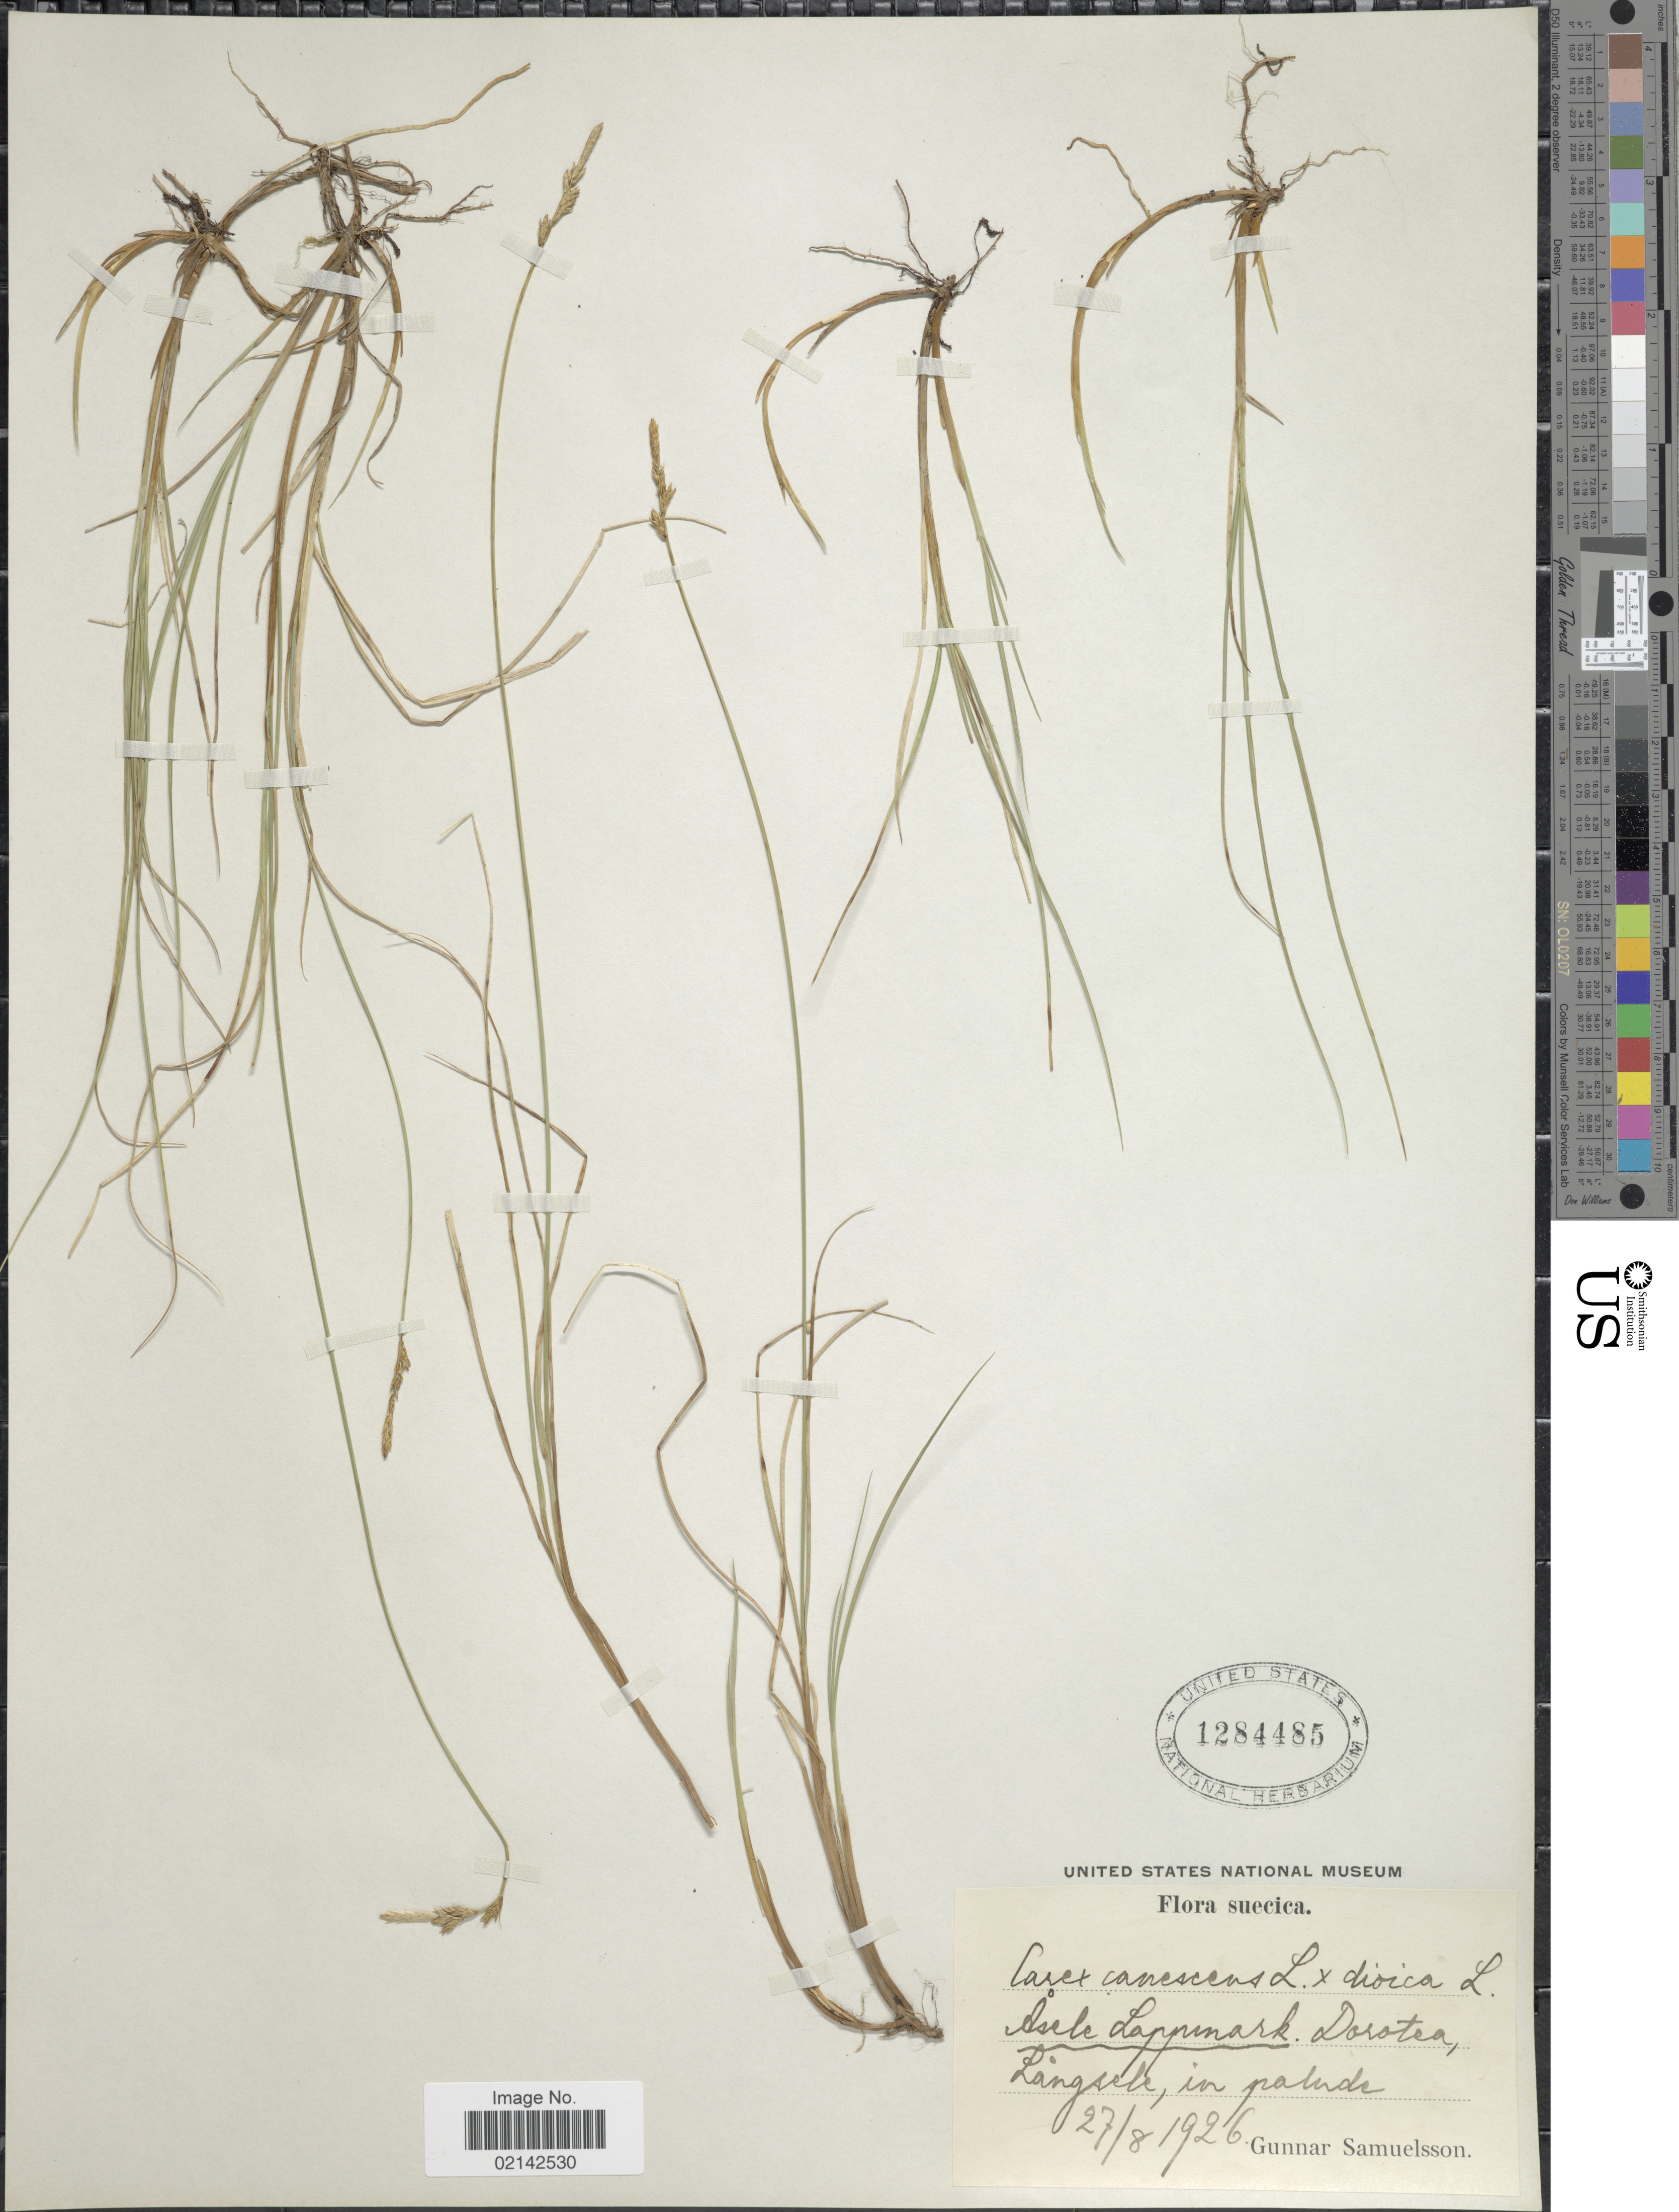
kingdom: Plantae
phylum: Tracheophyta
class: Liliopsida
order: Poales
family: Cyperaceae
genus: Carex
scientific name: Carex canescens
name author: L.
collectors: G. Samuelsson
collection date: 1926-08-27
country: Sweden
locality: Suecica, Åsele Lappmark. Dorotea, Långsele, in palude.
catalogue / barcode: US 1284485